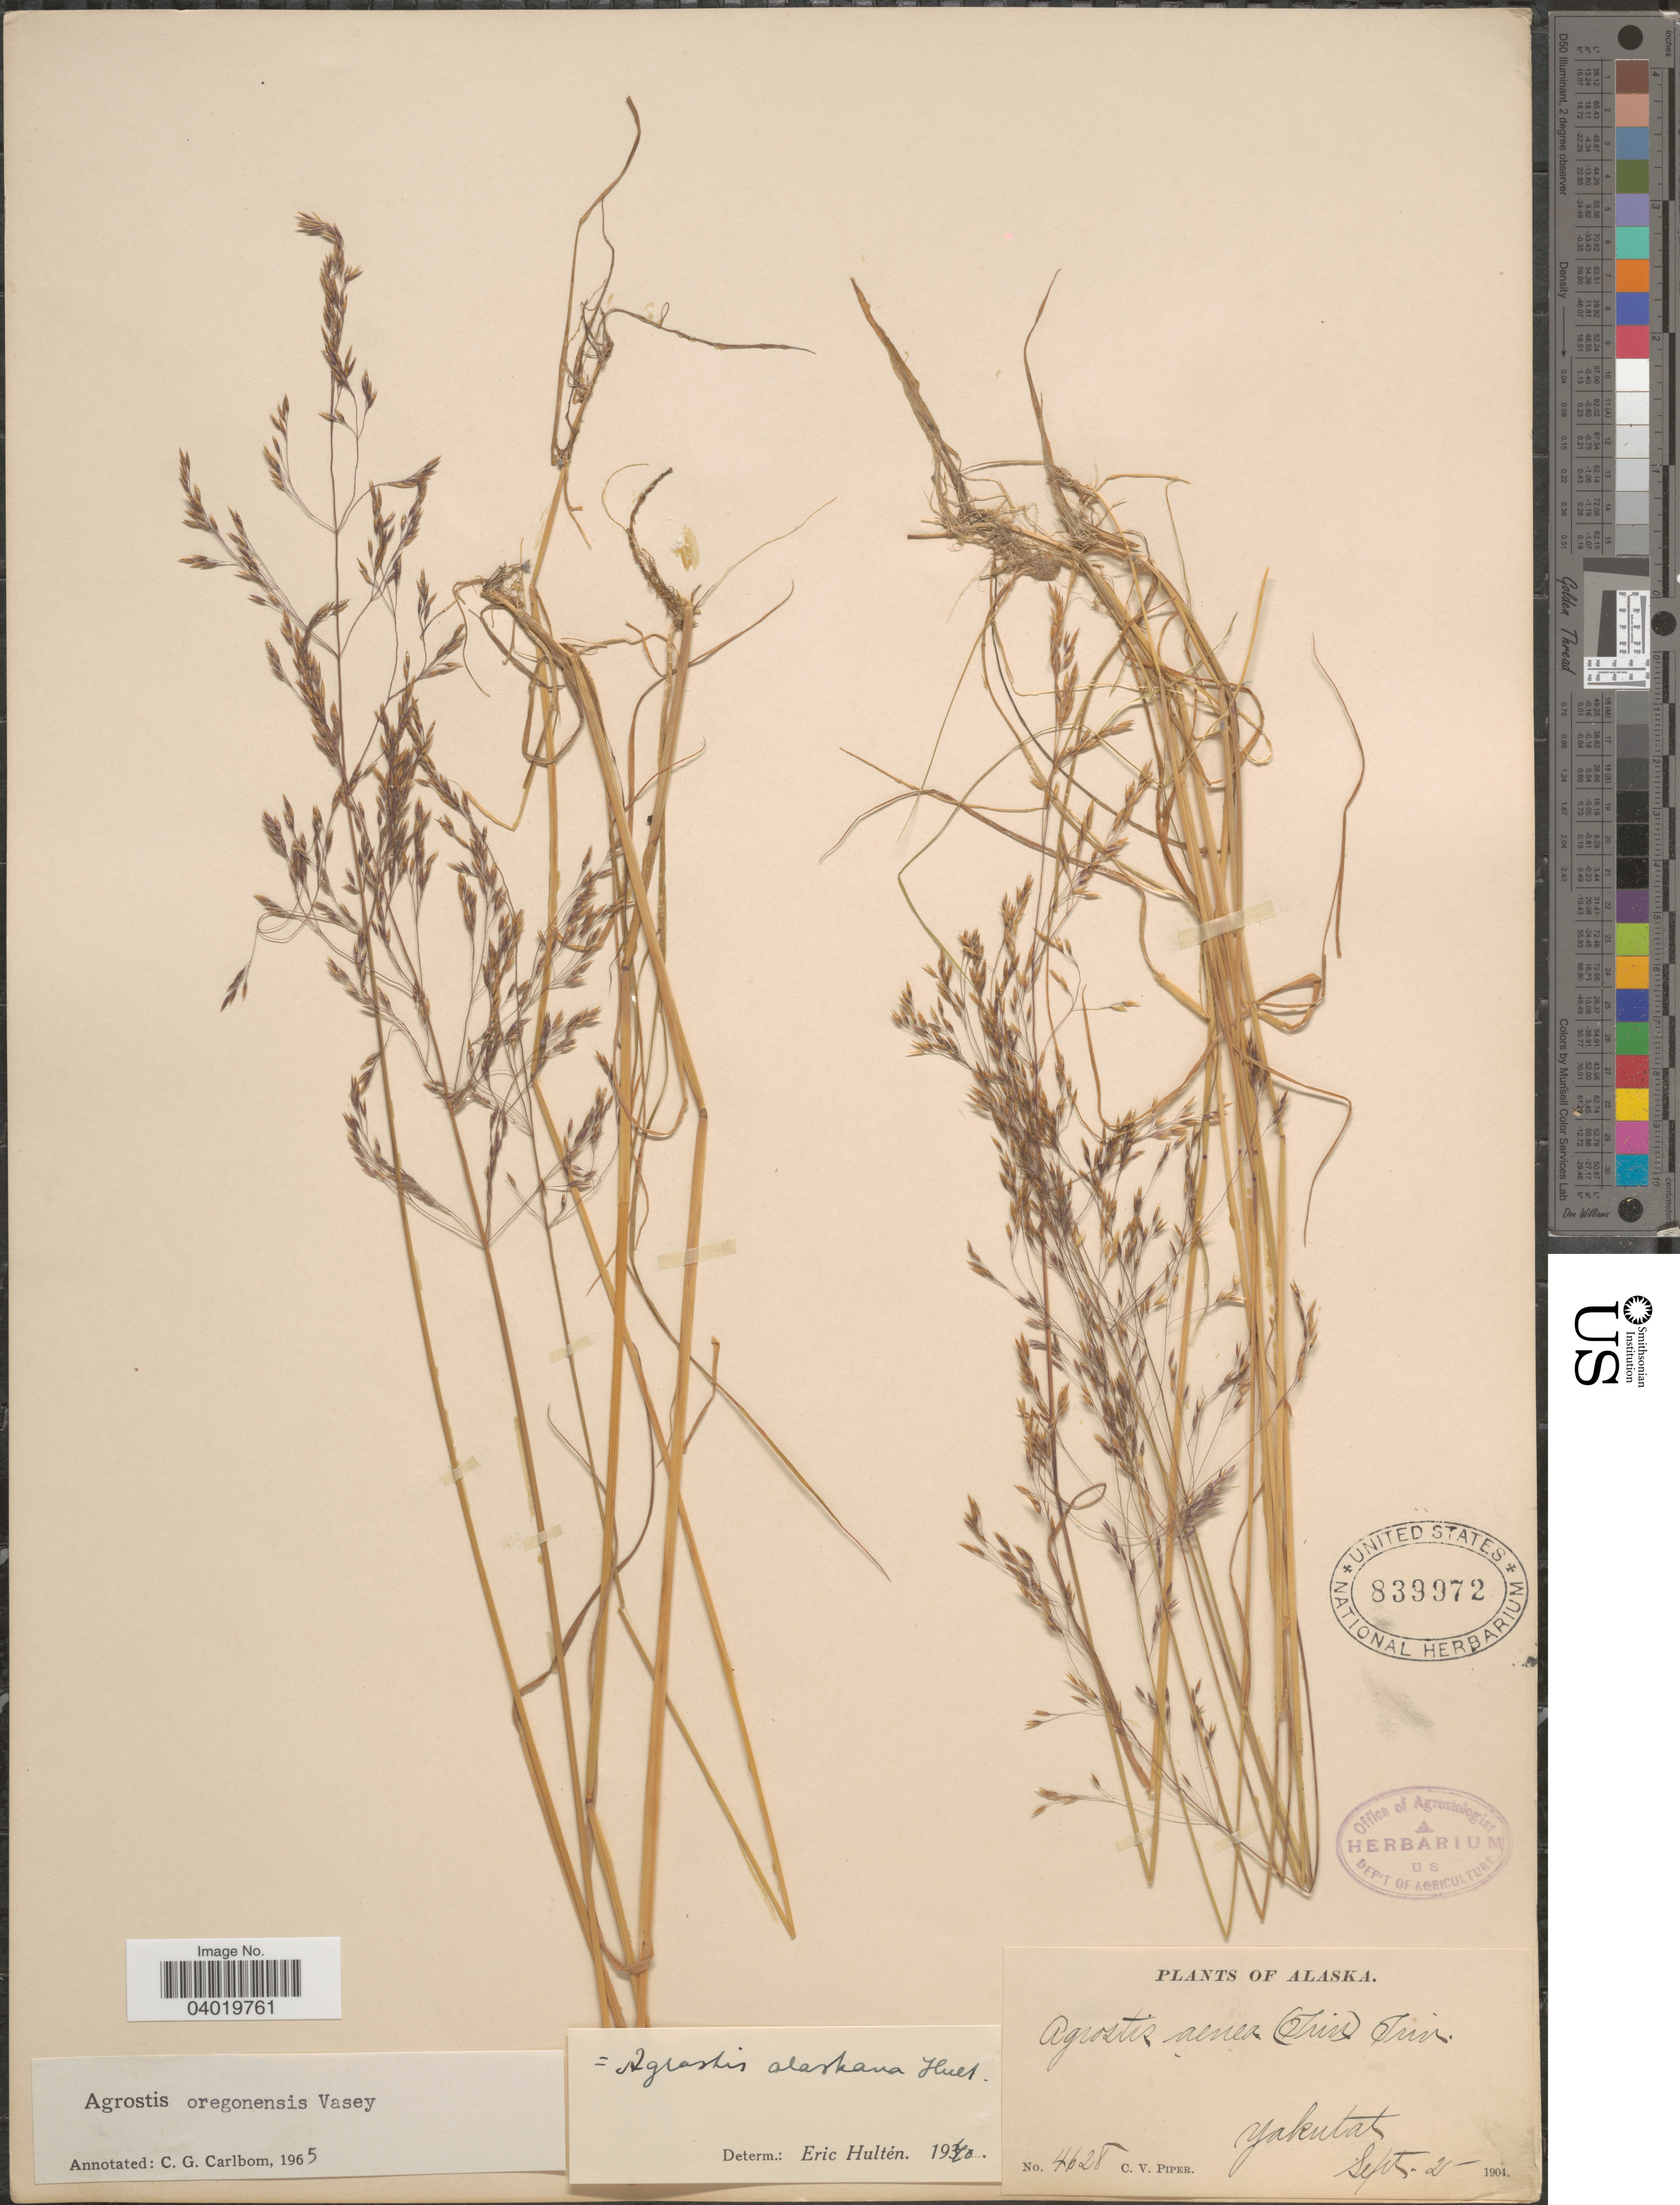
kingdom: Plantae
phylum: Tracheophyta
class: Liliopsida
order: Poales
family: Poaceae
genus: Agrostis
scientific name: Agrostis oregonensis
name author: Vasey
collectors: C. V. Piper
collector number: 4628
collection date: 1904-09-02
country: United States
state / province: Alaska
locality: Yakutat.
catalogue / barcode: US 839972